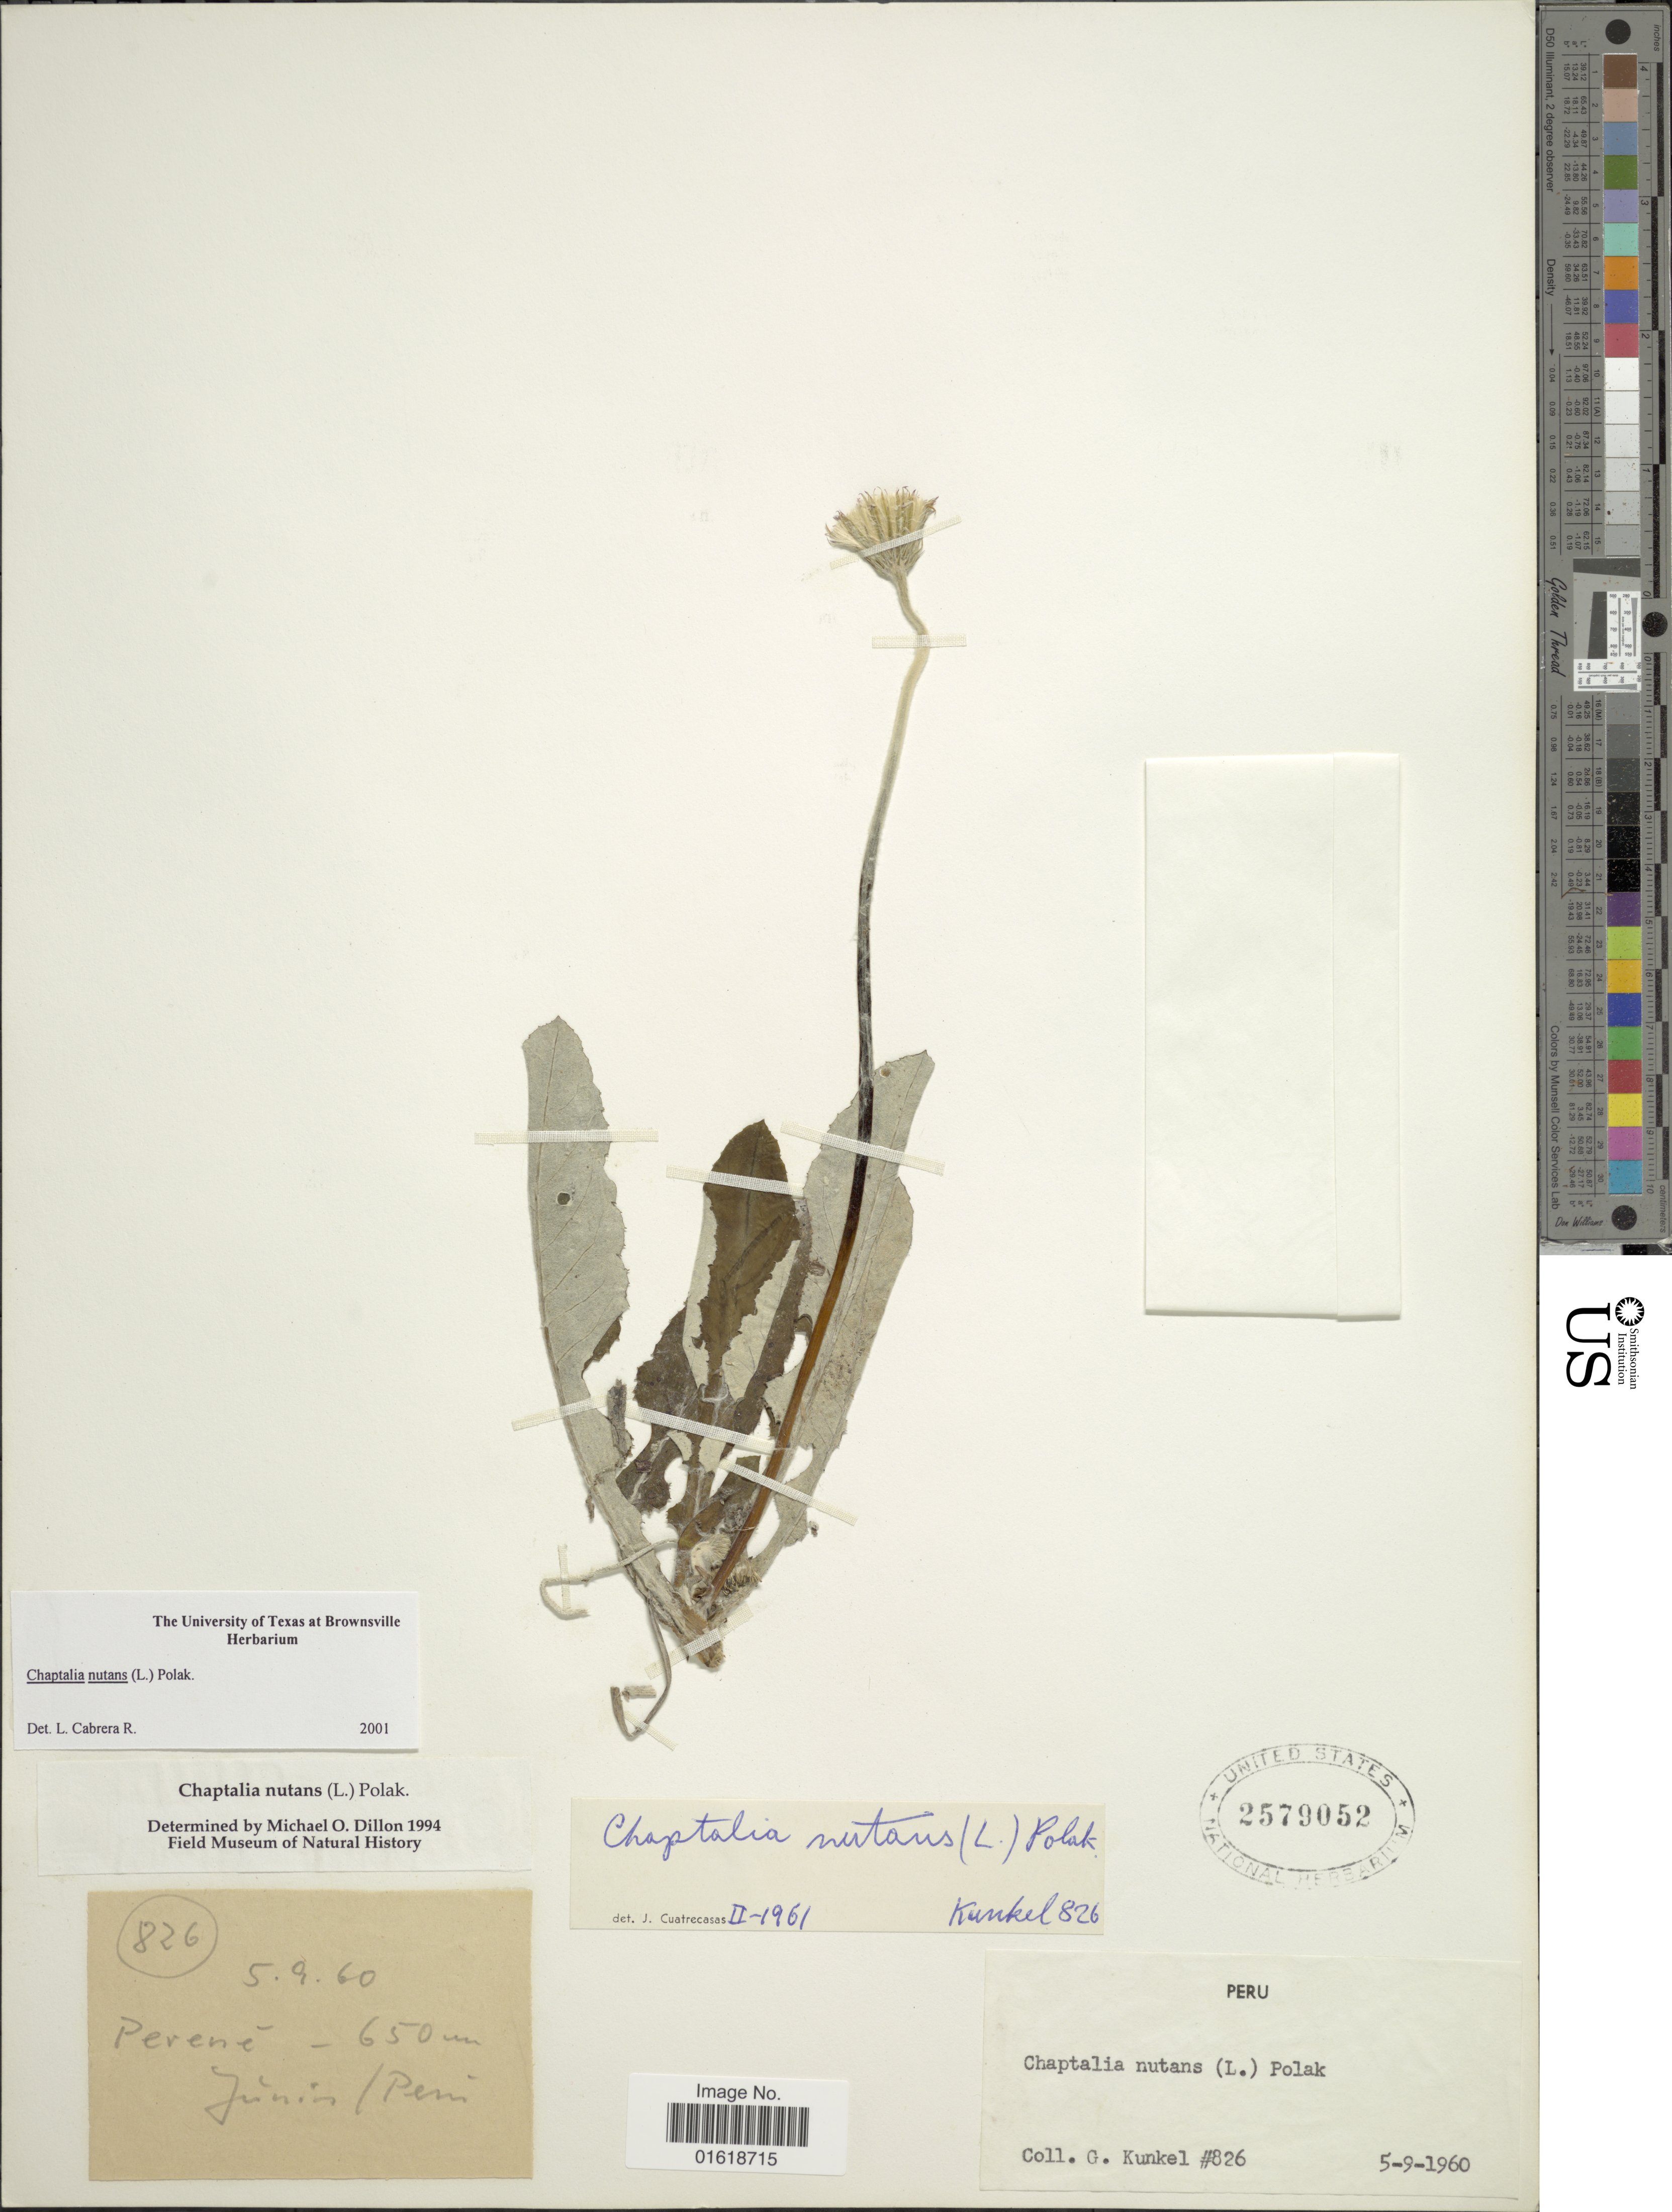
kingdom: Plantae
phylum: Tracheophyta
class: Magnoliopsida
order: Asterales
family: Asteraceae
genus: Chaptalia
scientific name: Chaptalia nutans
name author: (L.) Pol.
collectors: G. Kunkel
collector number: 826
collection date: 1960-09-05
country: Peru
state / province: Junín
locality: Perené - Junin.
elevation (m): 650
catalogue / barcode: US 2579052